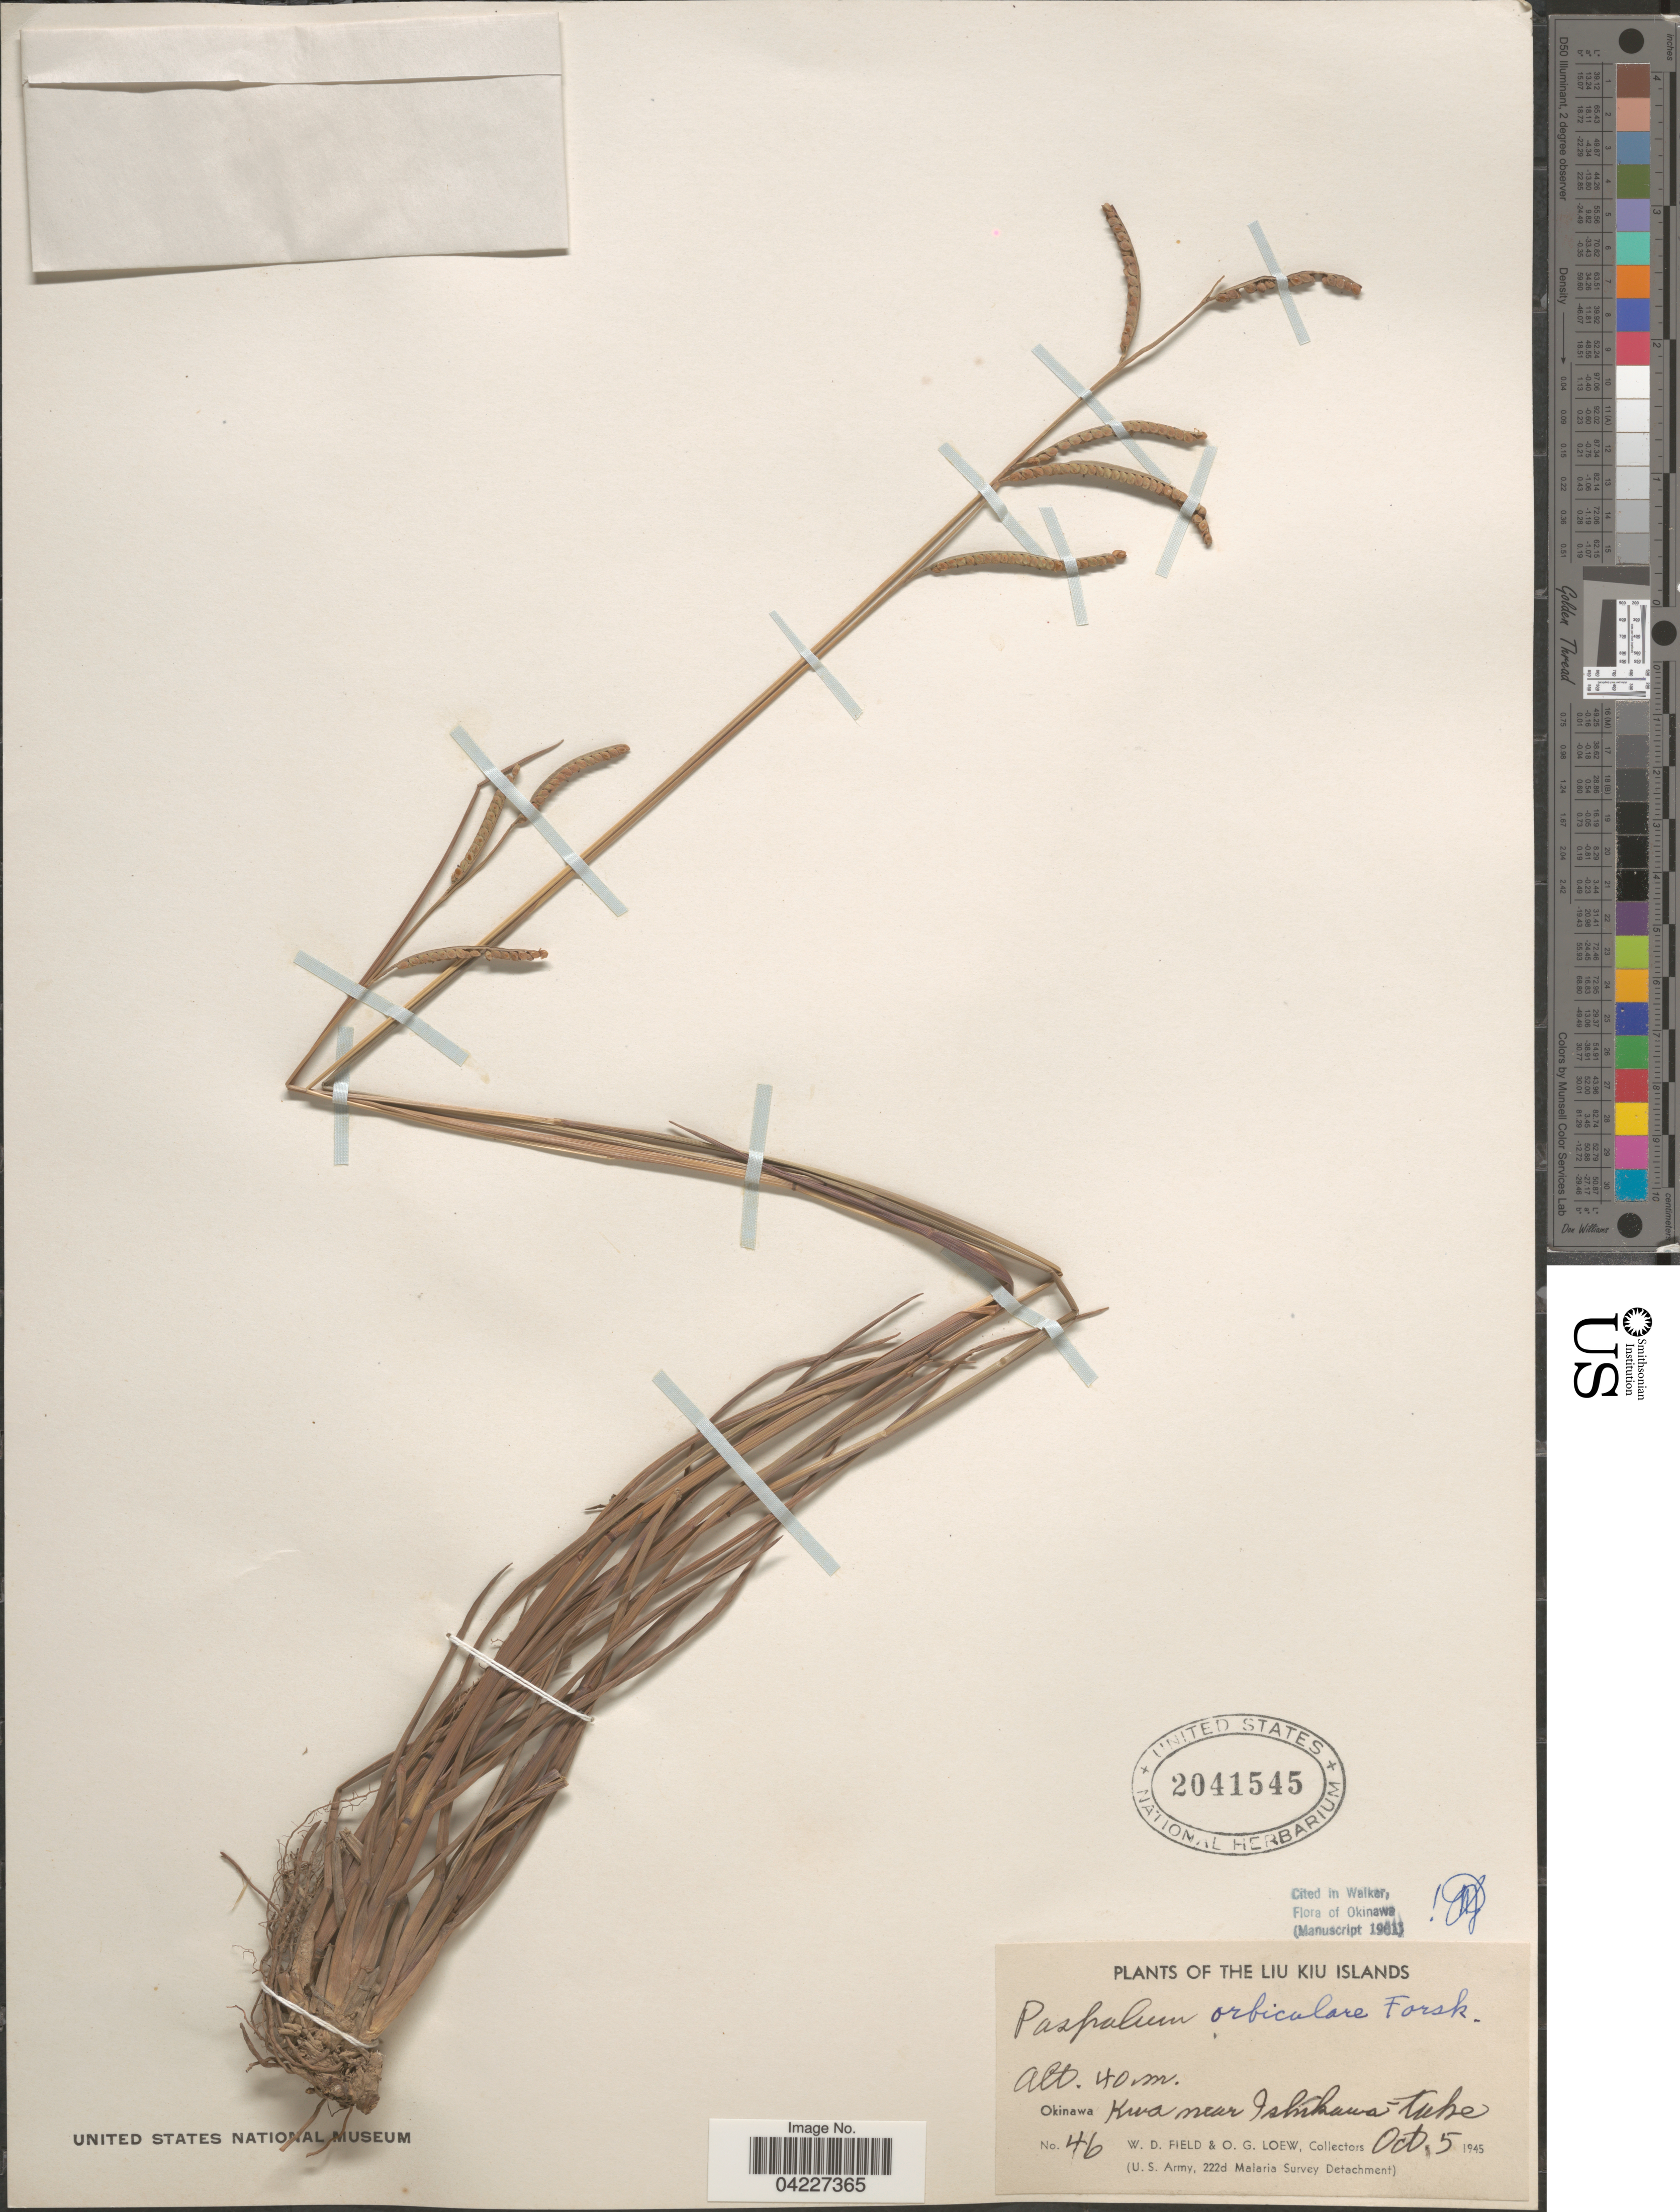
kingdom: Plantae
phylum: Tracheophyta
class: Liliopsida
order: Poales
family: Poaceae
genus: Paspalum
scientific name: Paspalum orbiculare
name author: G. Forst.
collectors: W. D. Field & O. G. Loew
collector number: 46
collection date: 1945-10-05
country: Japan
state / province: Okinawa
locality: The Liu Kiu Islands. Kura near Ishikawa-take.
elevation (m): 40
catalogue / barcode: US 2041545